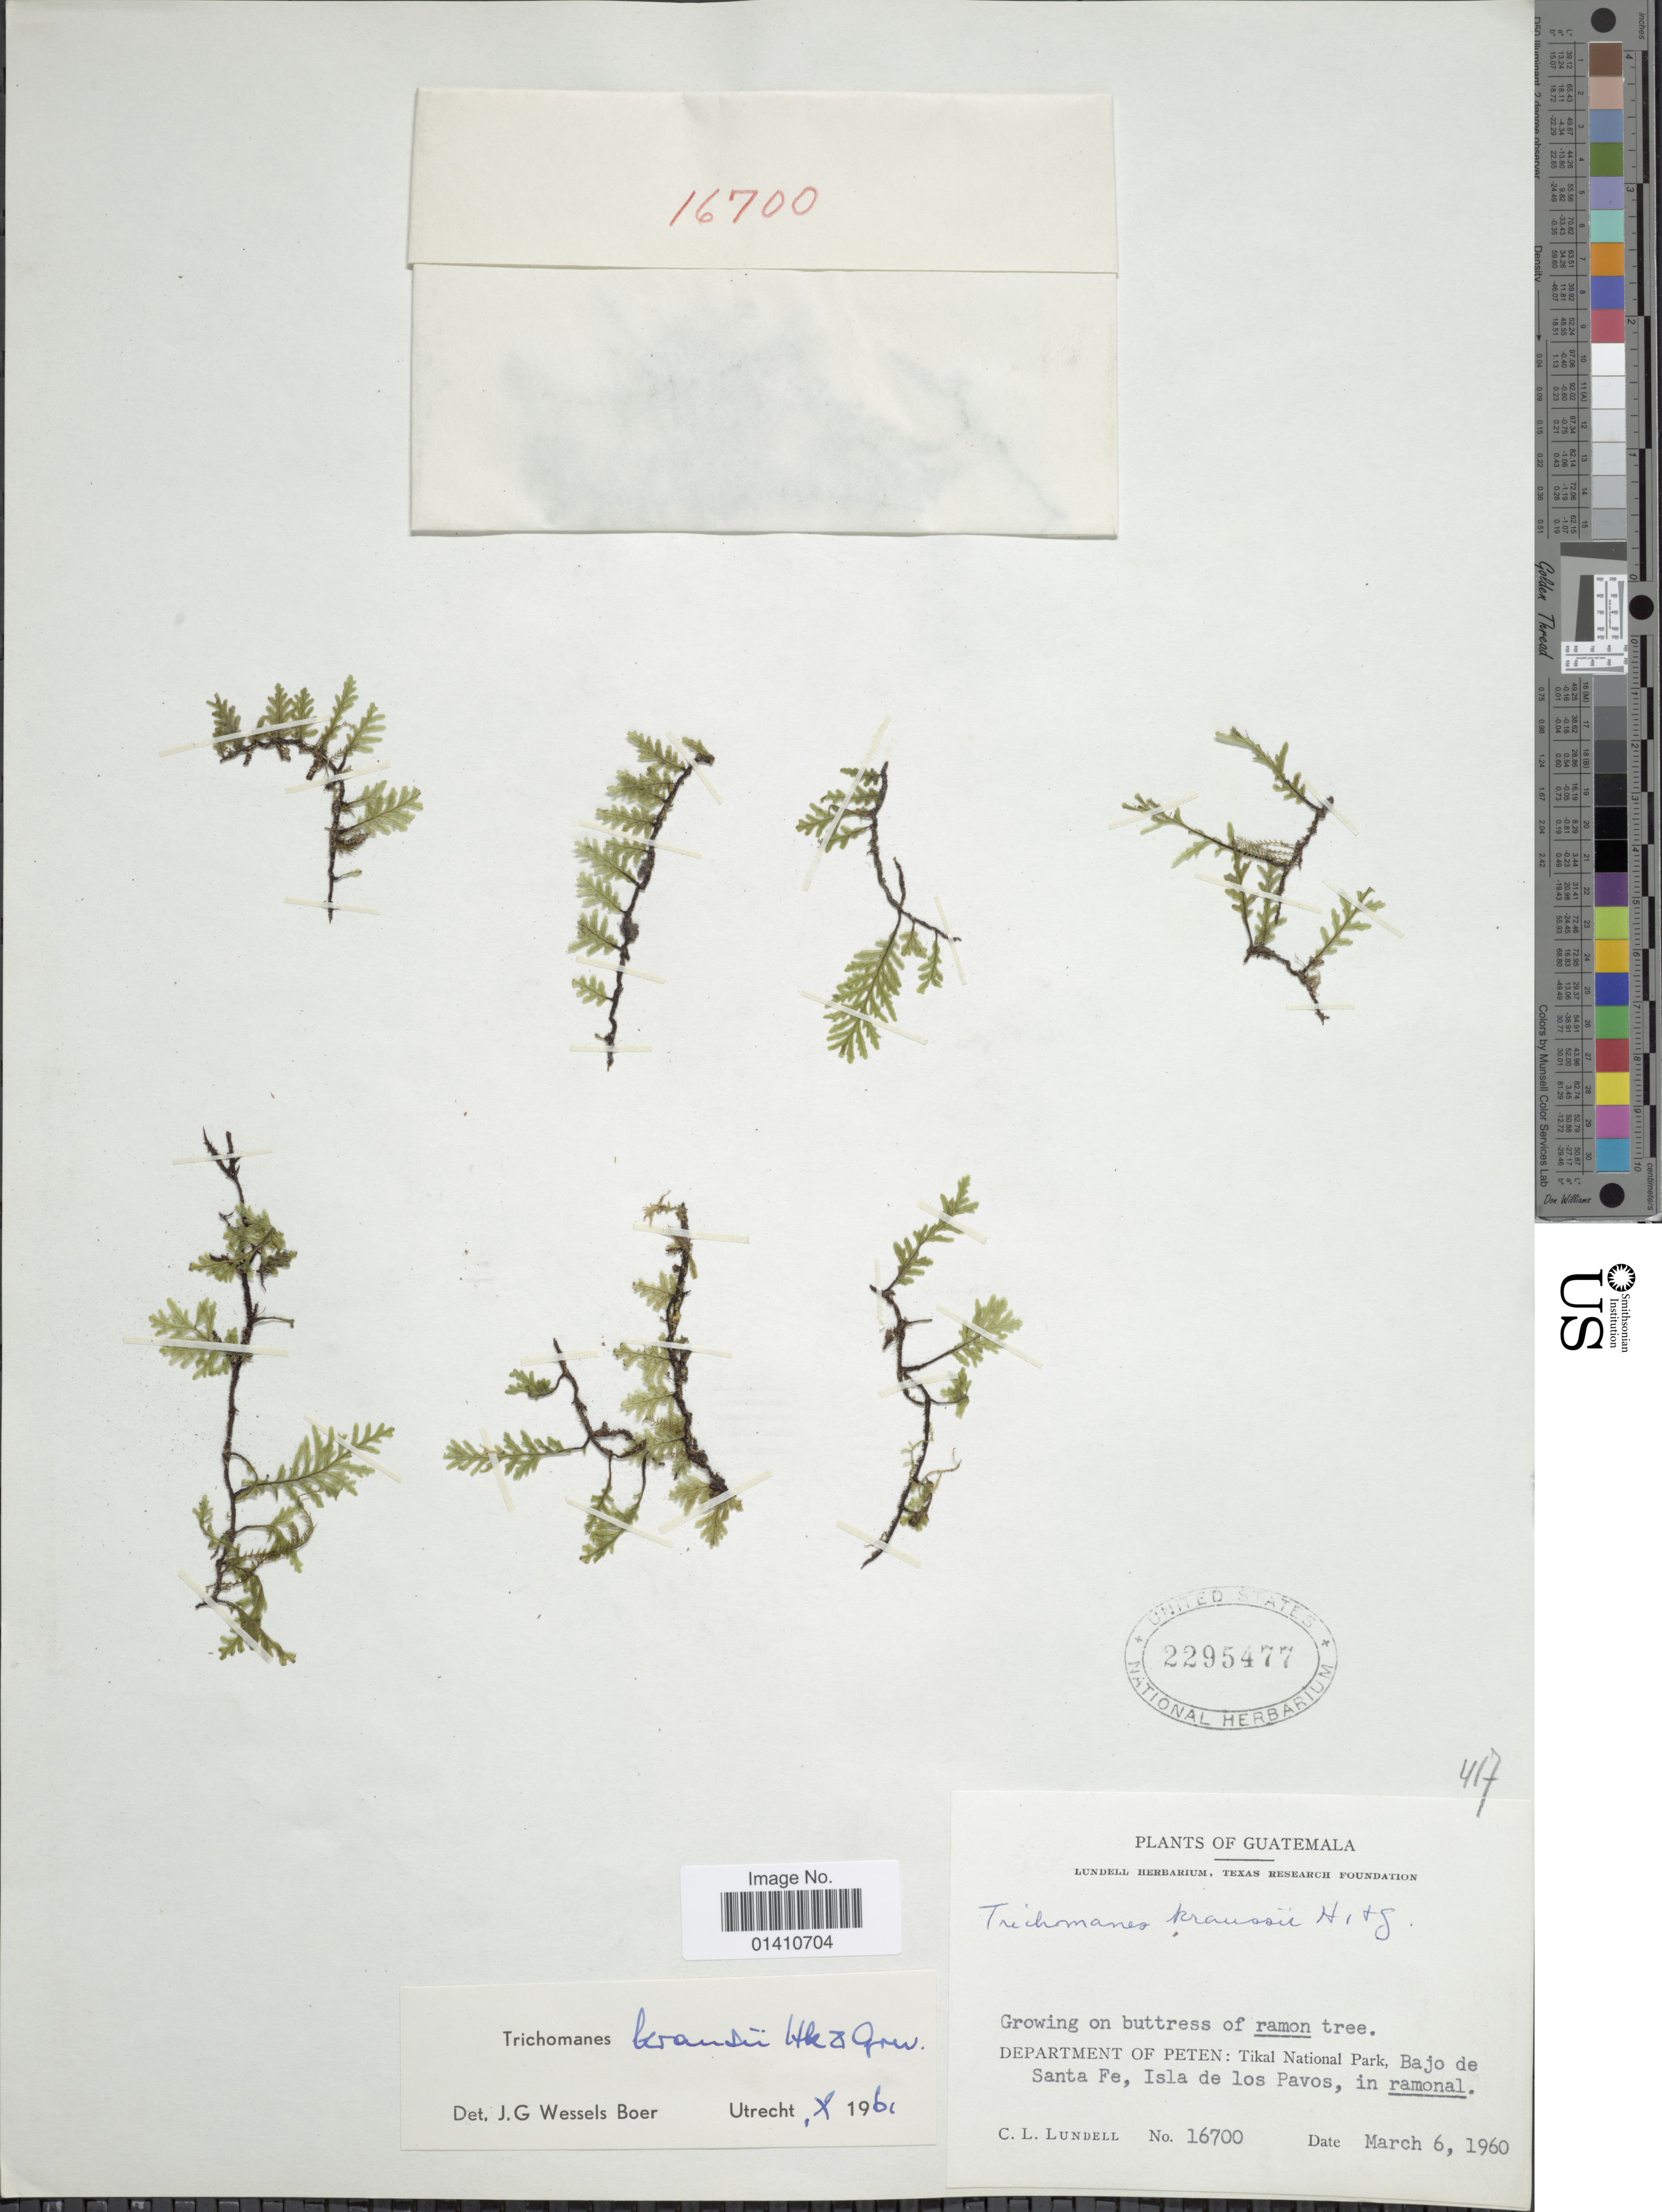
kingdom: Plantae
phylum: Tracheophyta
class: Polypodiopsida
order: Hymenophyllales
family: Hymenophyllaceae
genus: Didymoglossum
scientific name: Didymoglossum kraussii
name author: (Hook. & Grev.) C. Presl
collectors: C. L. Lundell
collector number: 16700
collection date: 1960-03-06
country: Guatemala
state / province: El Petén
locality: Department of Peten: Tikal National Park, Bajo de Santa Fe,Isla de Los Pavos, in ramonal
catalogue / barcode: US 2295477